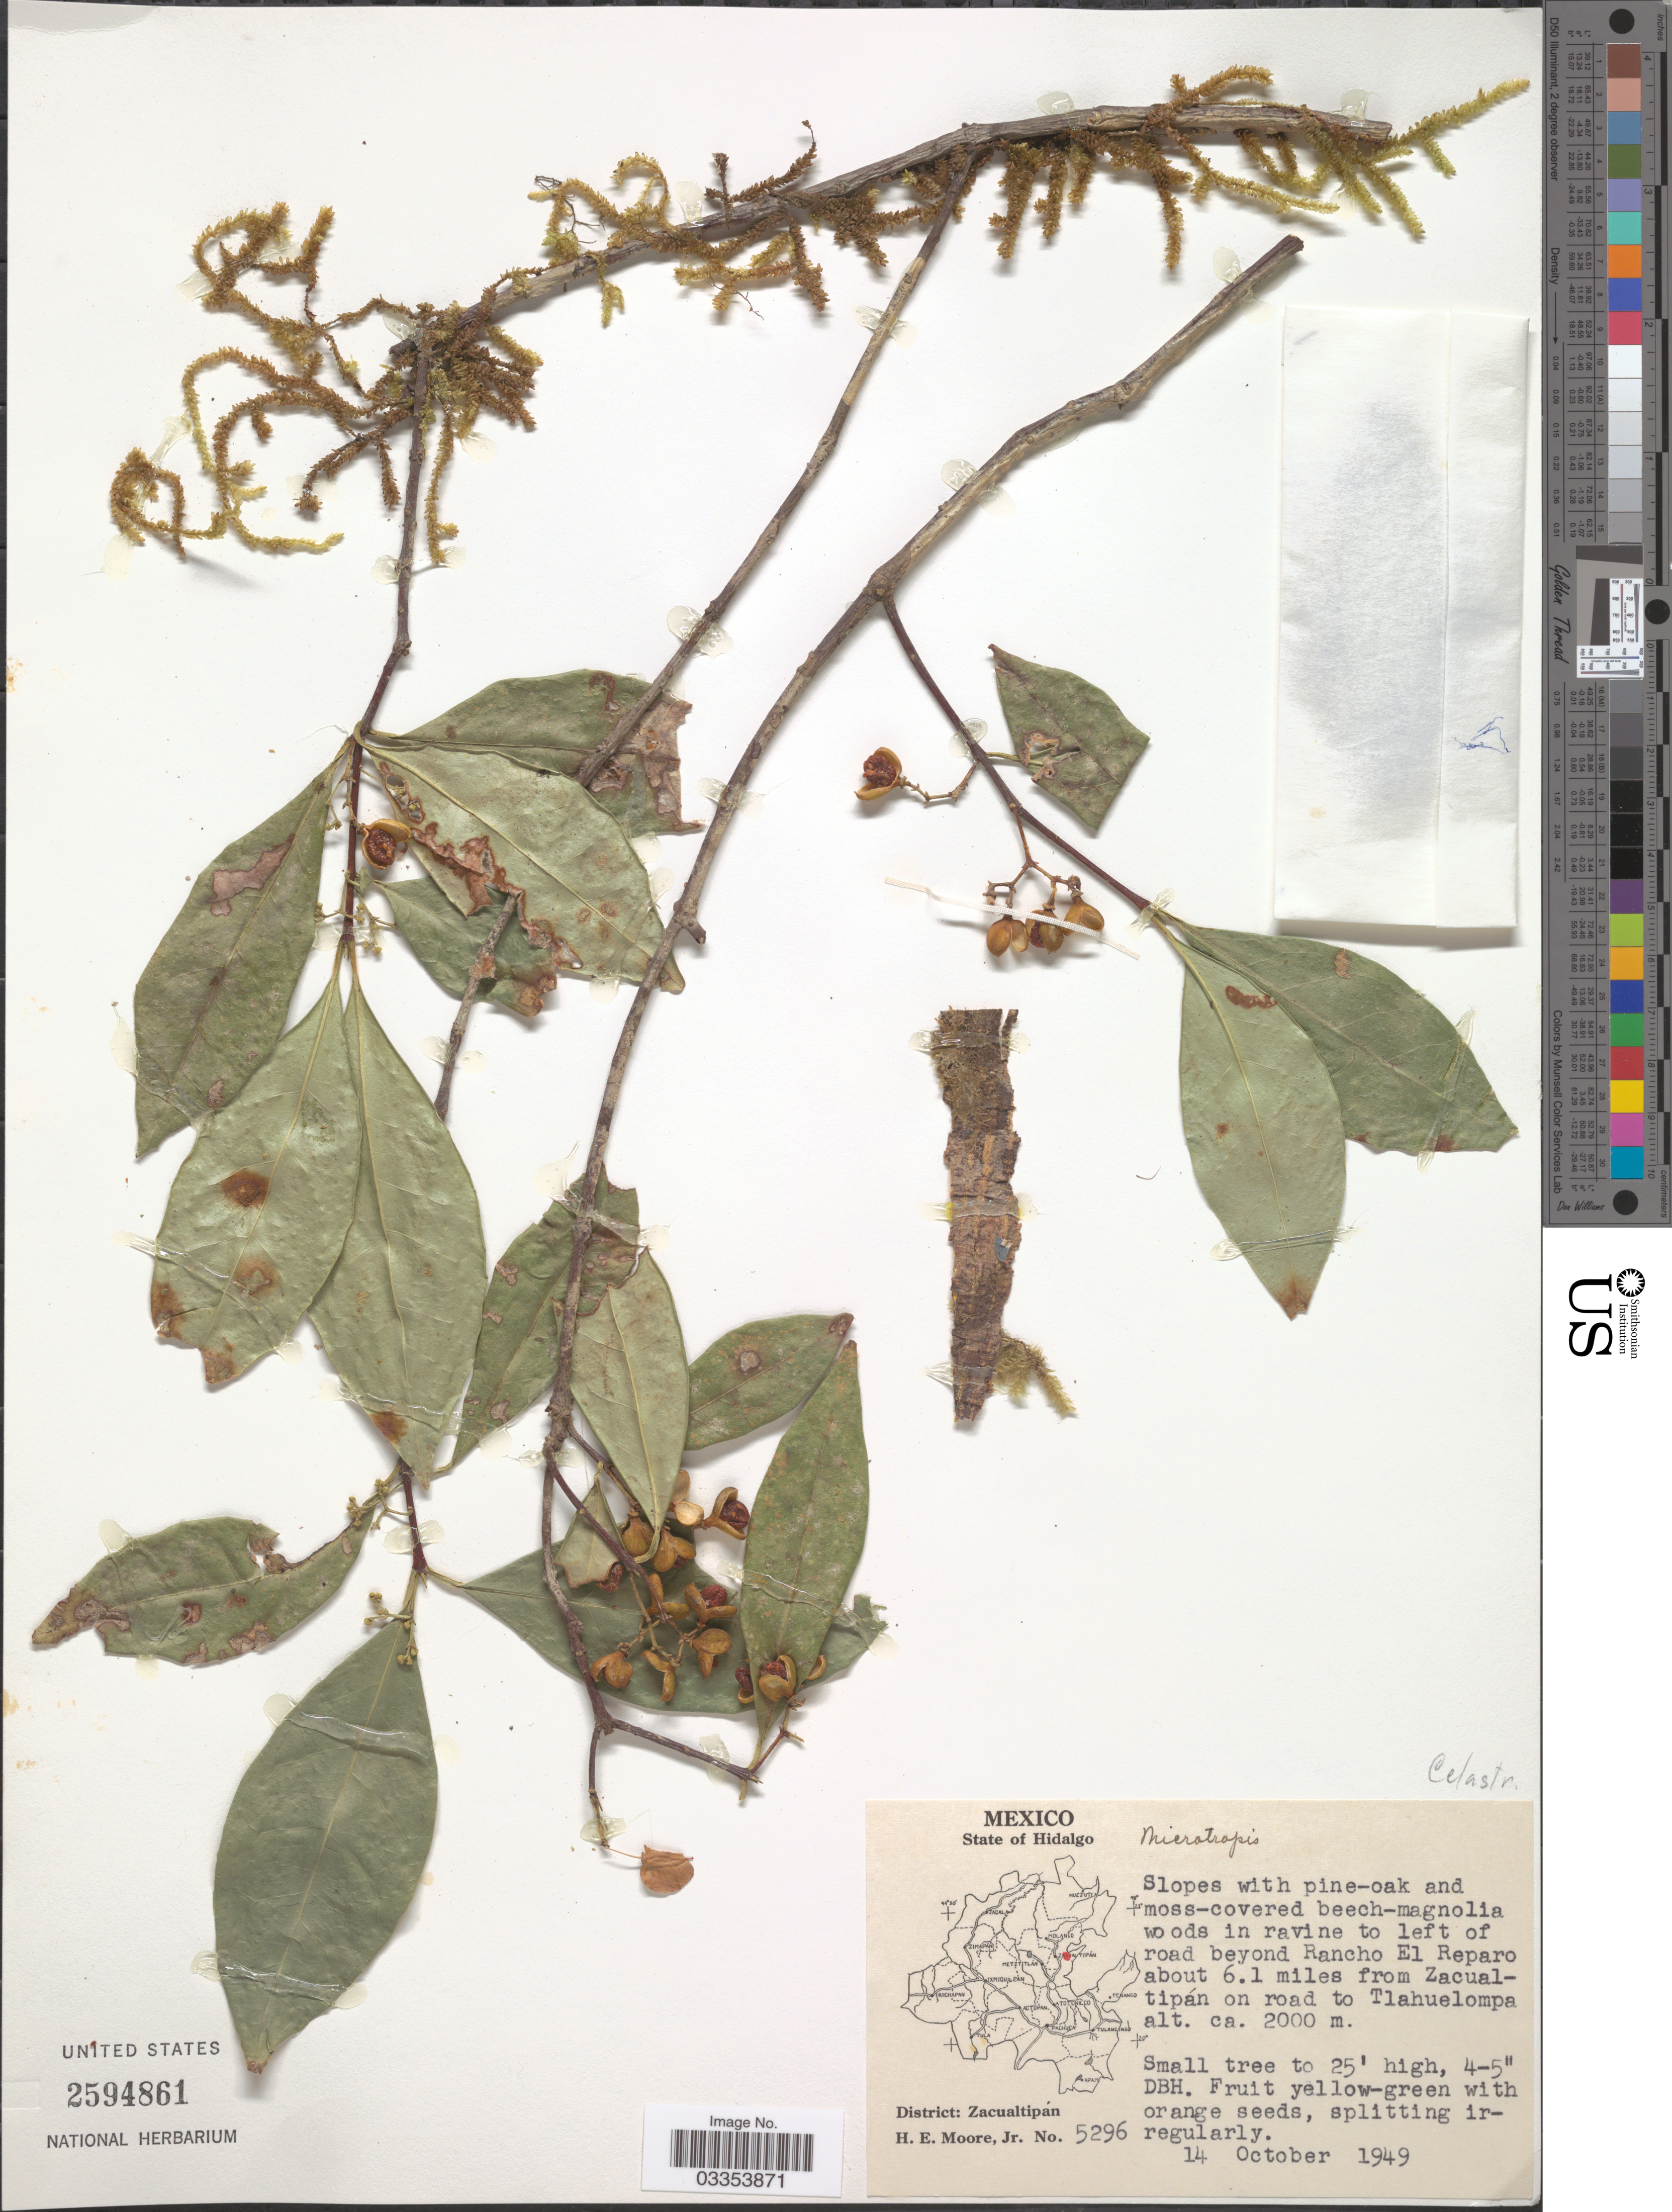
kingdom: Plantae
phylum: Tracheophyta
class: Magnoliopsida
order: Celastrales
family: Celastraceae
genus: Quetzalia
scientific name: Quetzalia sp.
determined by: Strong, Mark T., (BOT), Smithsonian Institution - National Museum of Natural History (UNITED STATES)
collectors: H. Moore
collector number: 5296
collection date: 1949-10-14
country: Mexico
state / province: Hidalgo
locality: Left of road beyong Rancho El Reparo about 6.1 miles from Zacualtipá on road to Tlahuelompa. District: Zacualtipán.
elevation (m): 2000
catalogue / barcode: US 2594861